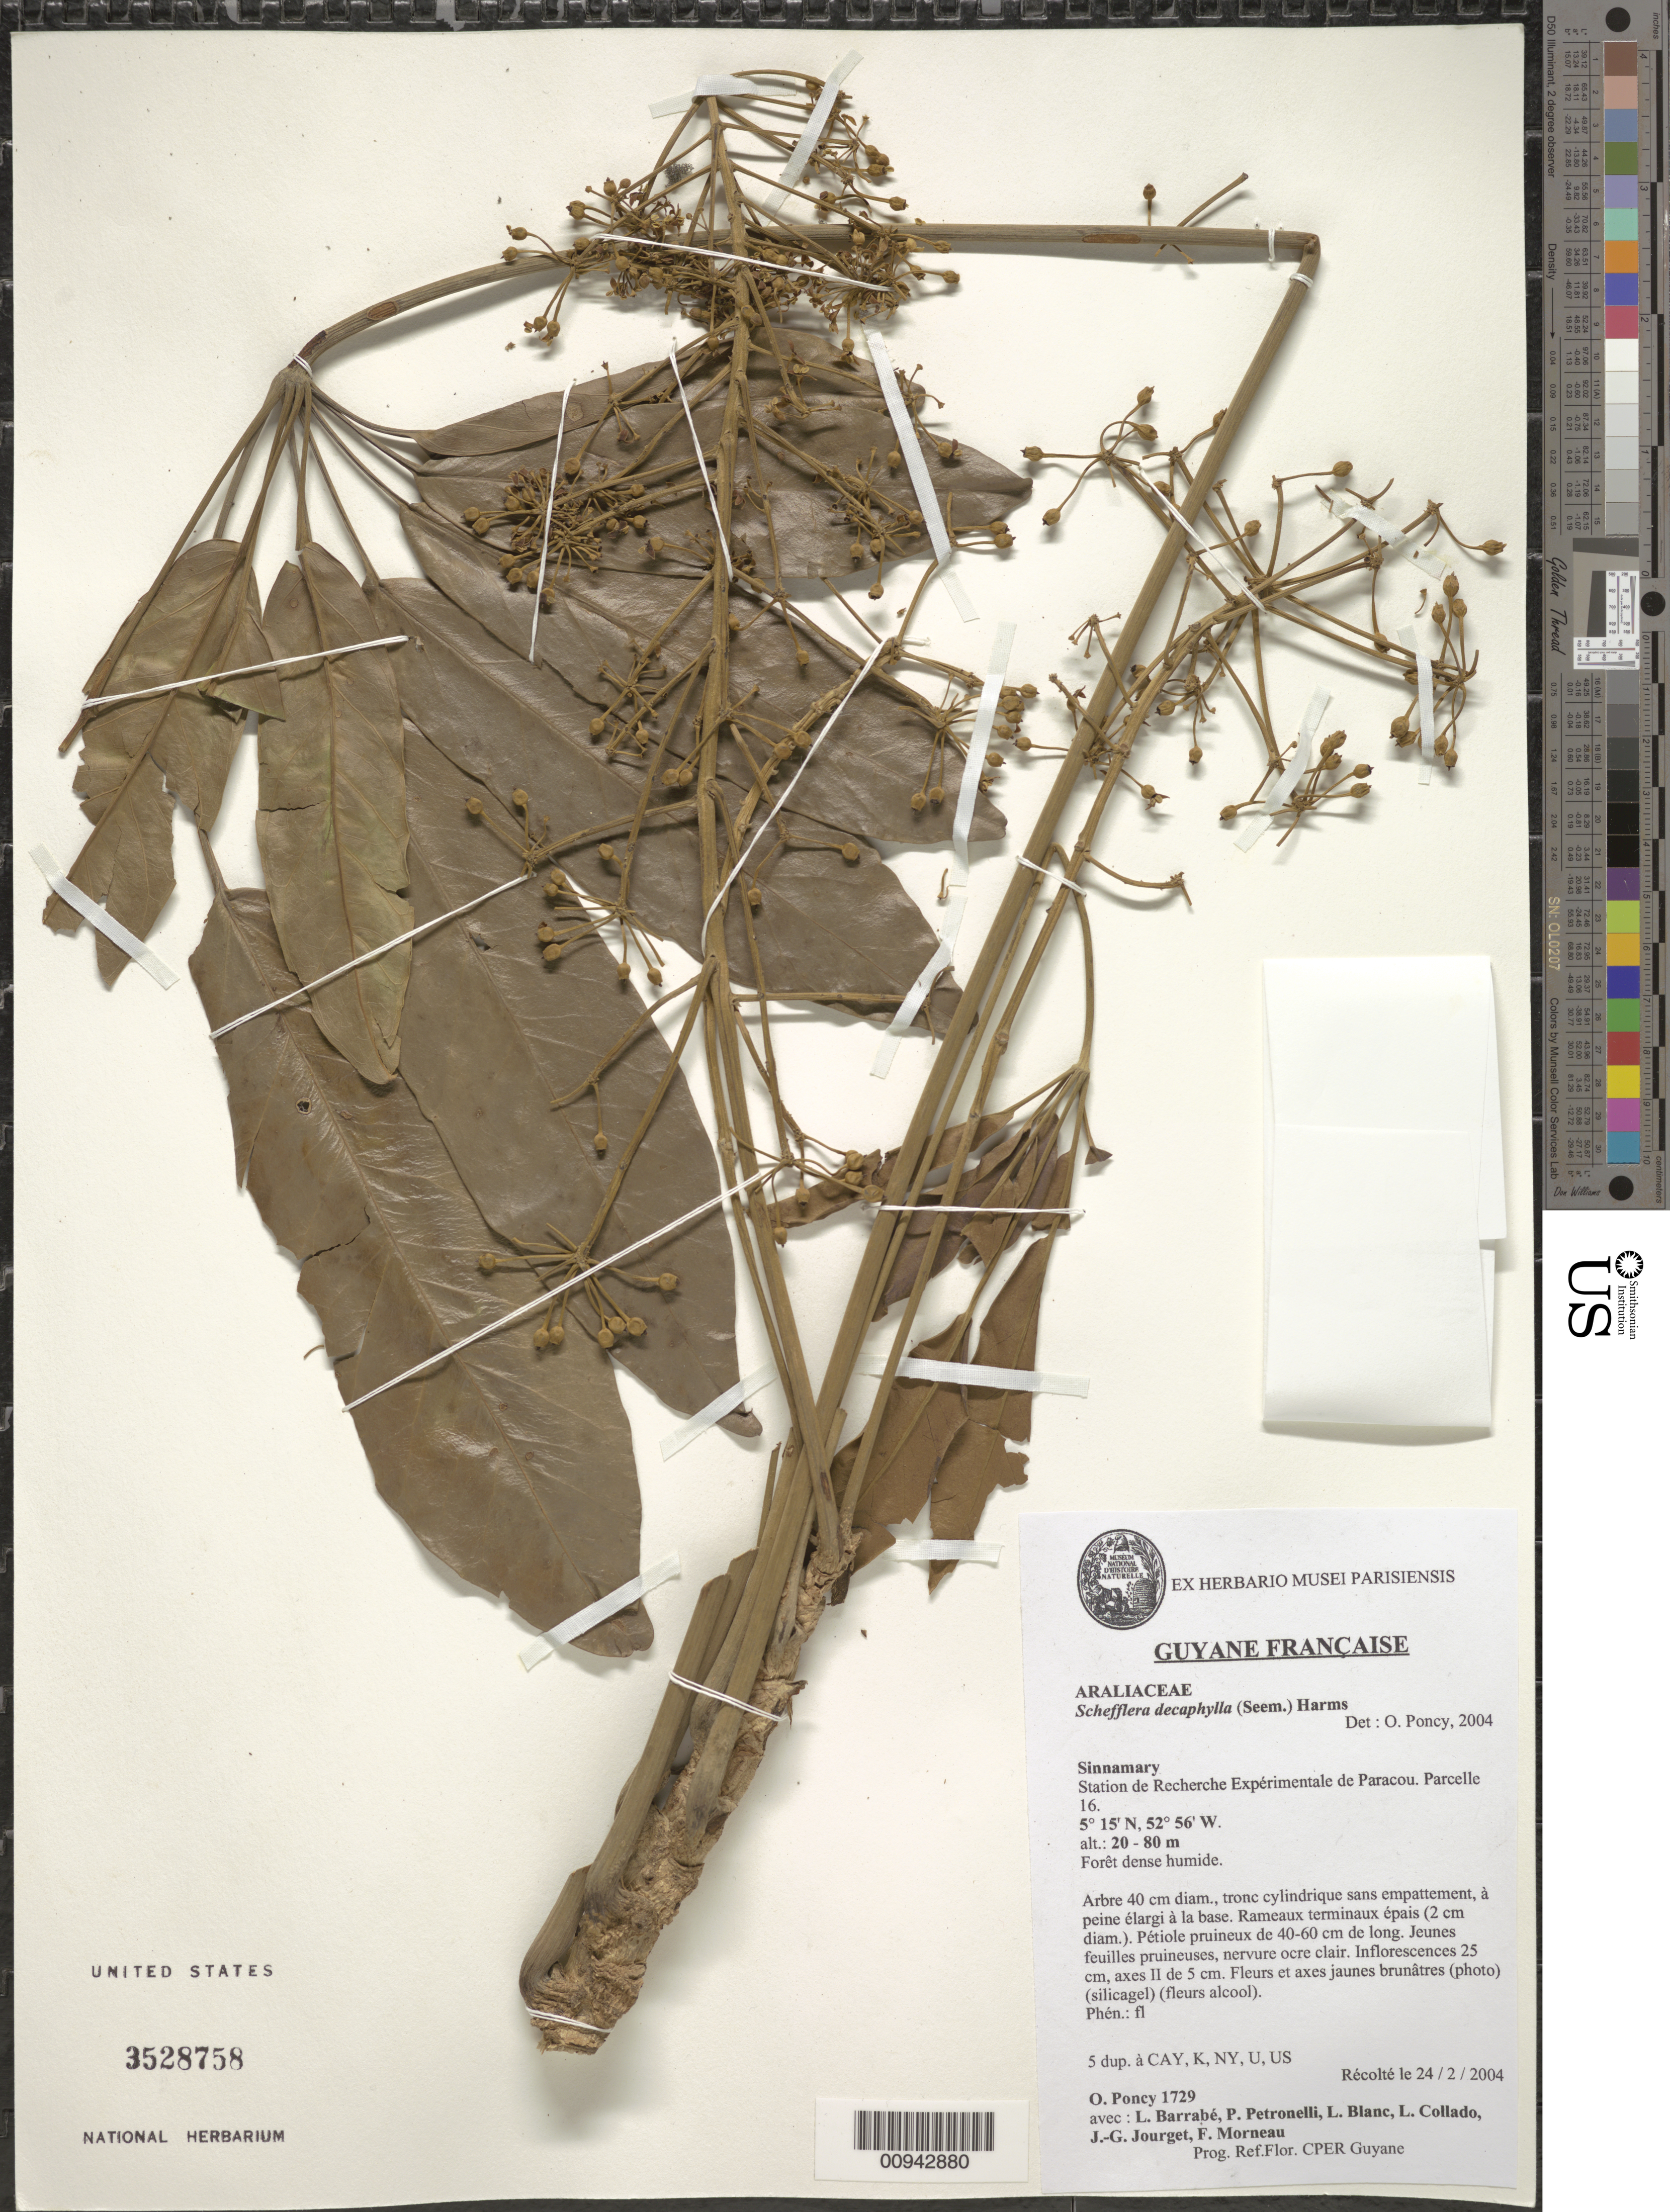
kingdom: Plantae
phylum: Tracheophyta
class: Magnoliopsida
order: Apiales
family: Araliaceae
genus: Schefflera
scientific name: Schefflera decaphylla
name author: (Seem.) Harms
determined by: Poncy, O.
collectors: O. Poncy, L. Barrabé, P. Petronelli, L. Blanc, L. Collado, J. Jourget & F. Morneau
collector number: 1729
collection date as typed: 24-Feb-04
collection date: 2004-02-24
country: French Guiana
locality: Sinnamary. Station de Recherche Experimentale de Paracou. Parcelle 16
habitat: Foret dense humide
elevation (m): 20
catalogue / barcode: US 3528758